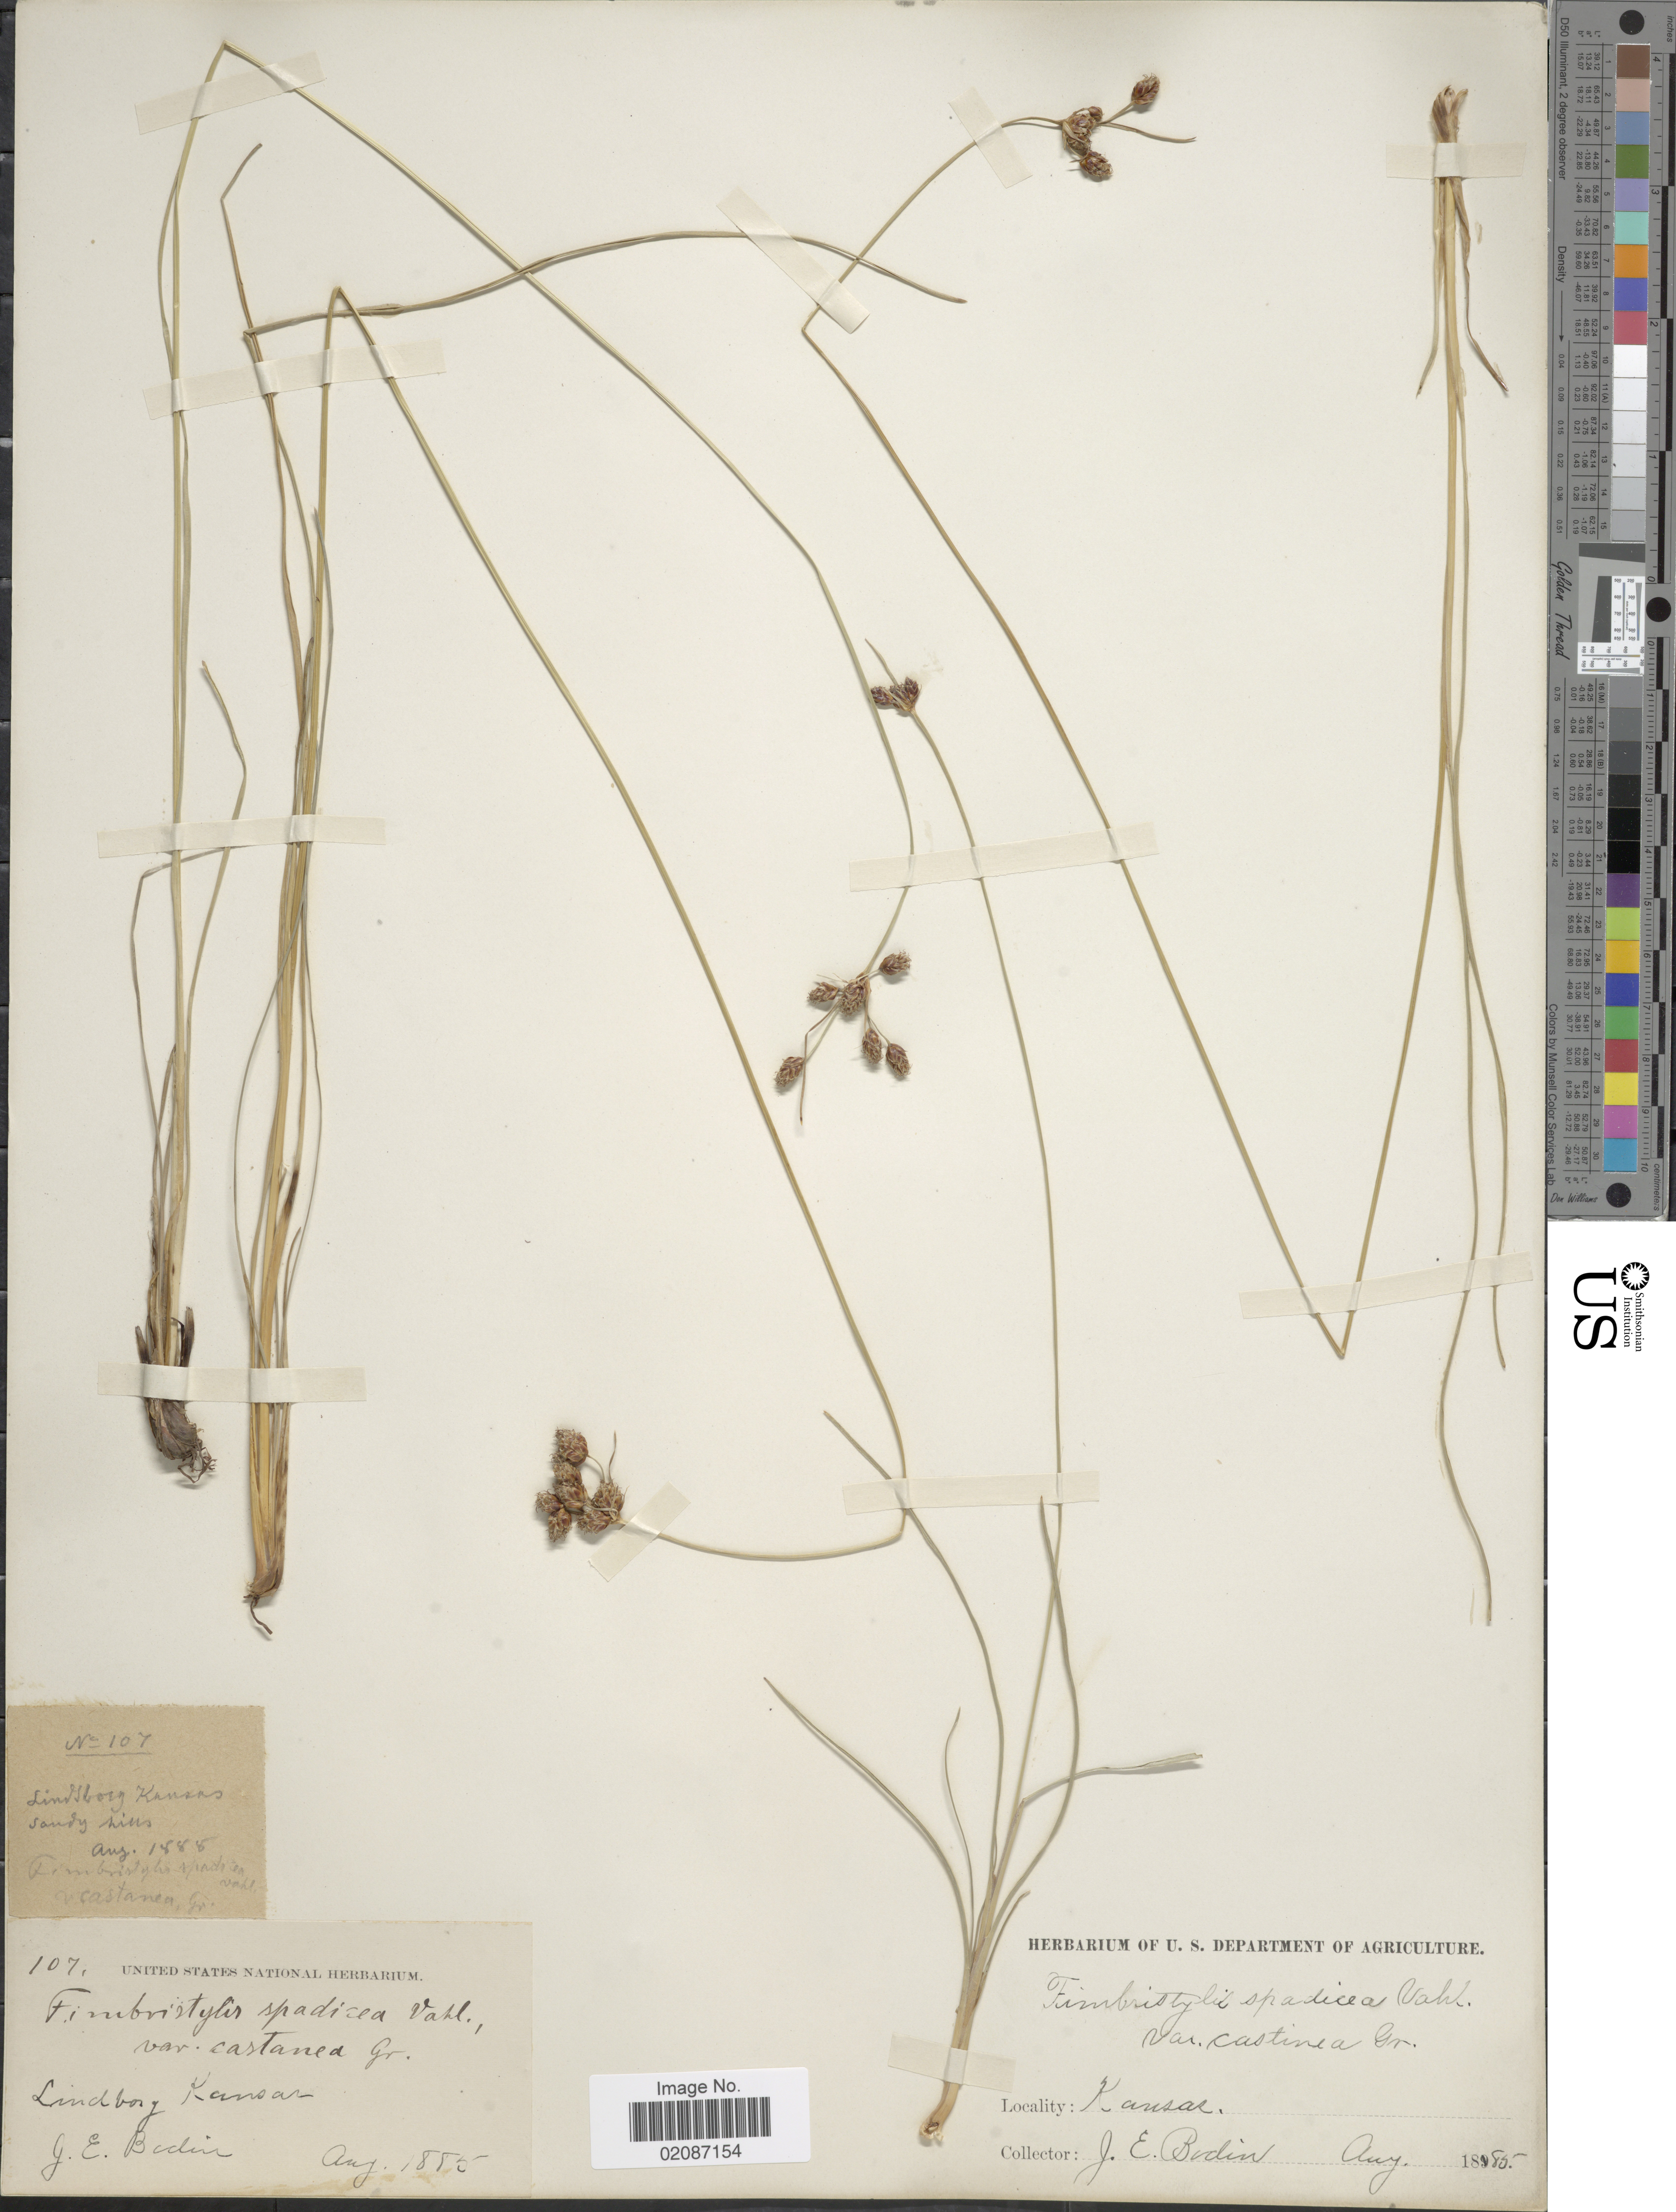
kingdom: Plantae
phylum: Tracheophyta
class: Liliopsida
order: Poales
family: Cyperaceae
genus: Fimbristylis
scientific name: Fimbristylis spadicea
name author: (L.) Vahl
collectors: J. E. Bodin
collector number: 107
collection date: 1885-08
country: United States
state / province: Kansas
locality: Lindborg